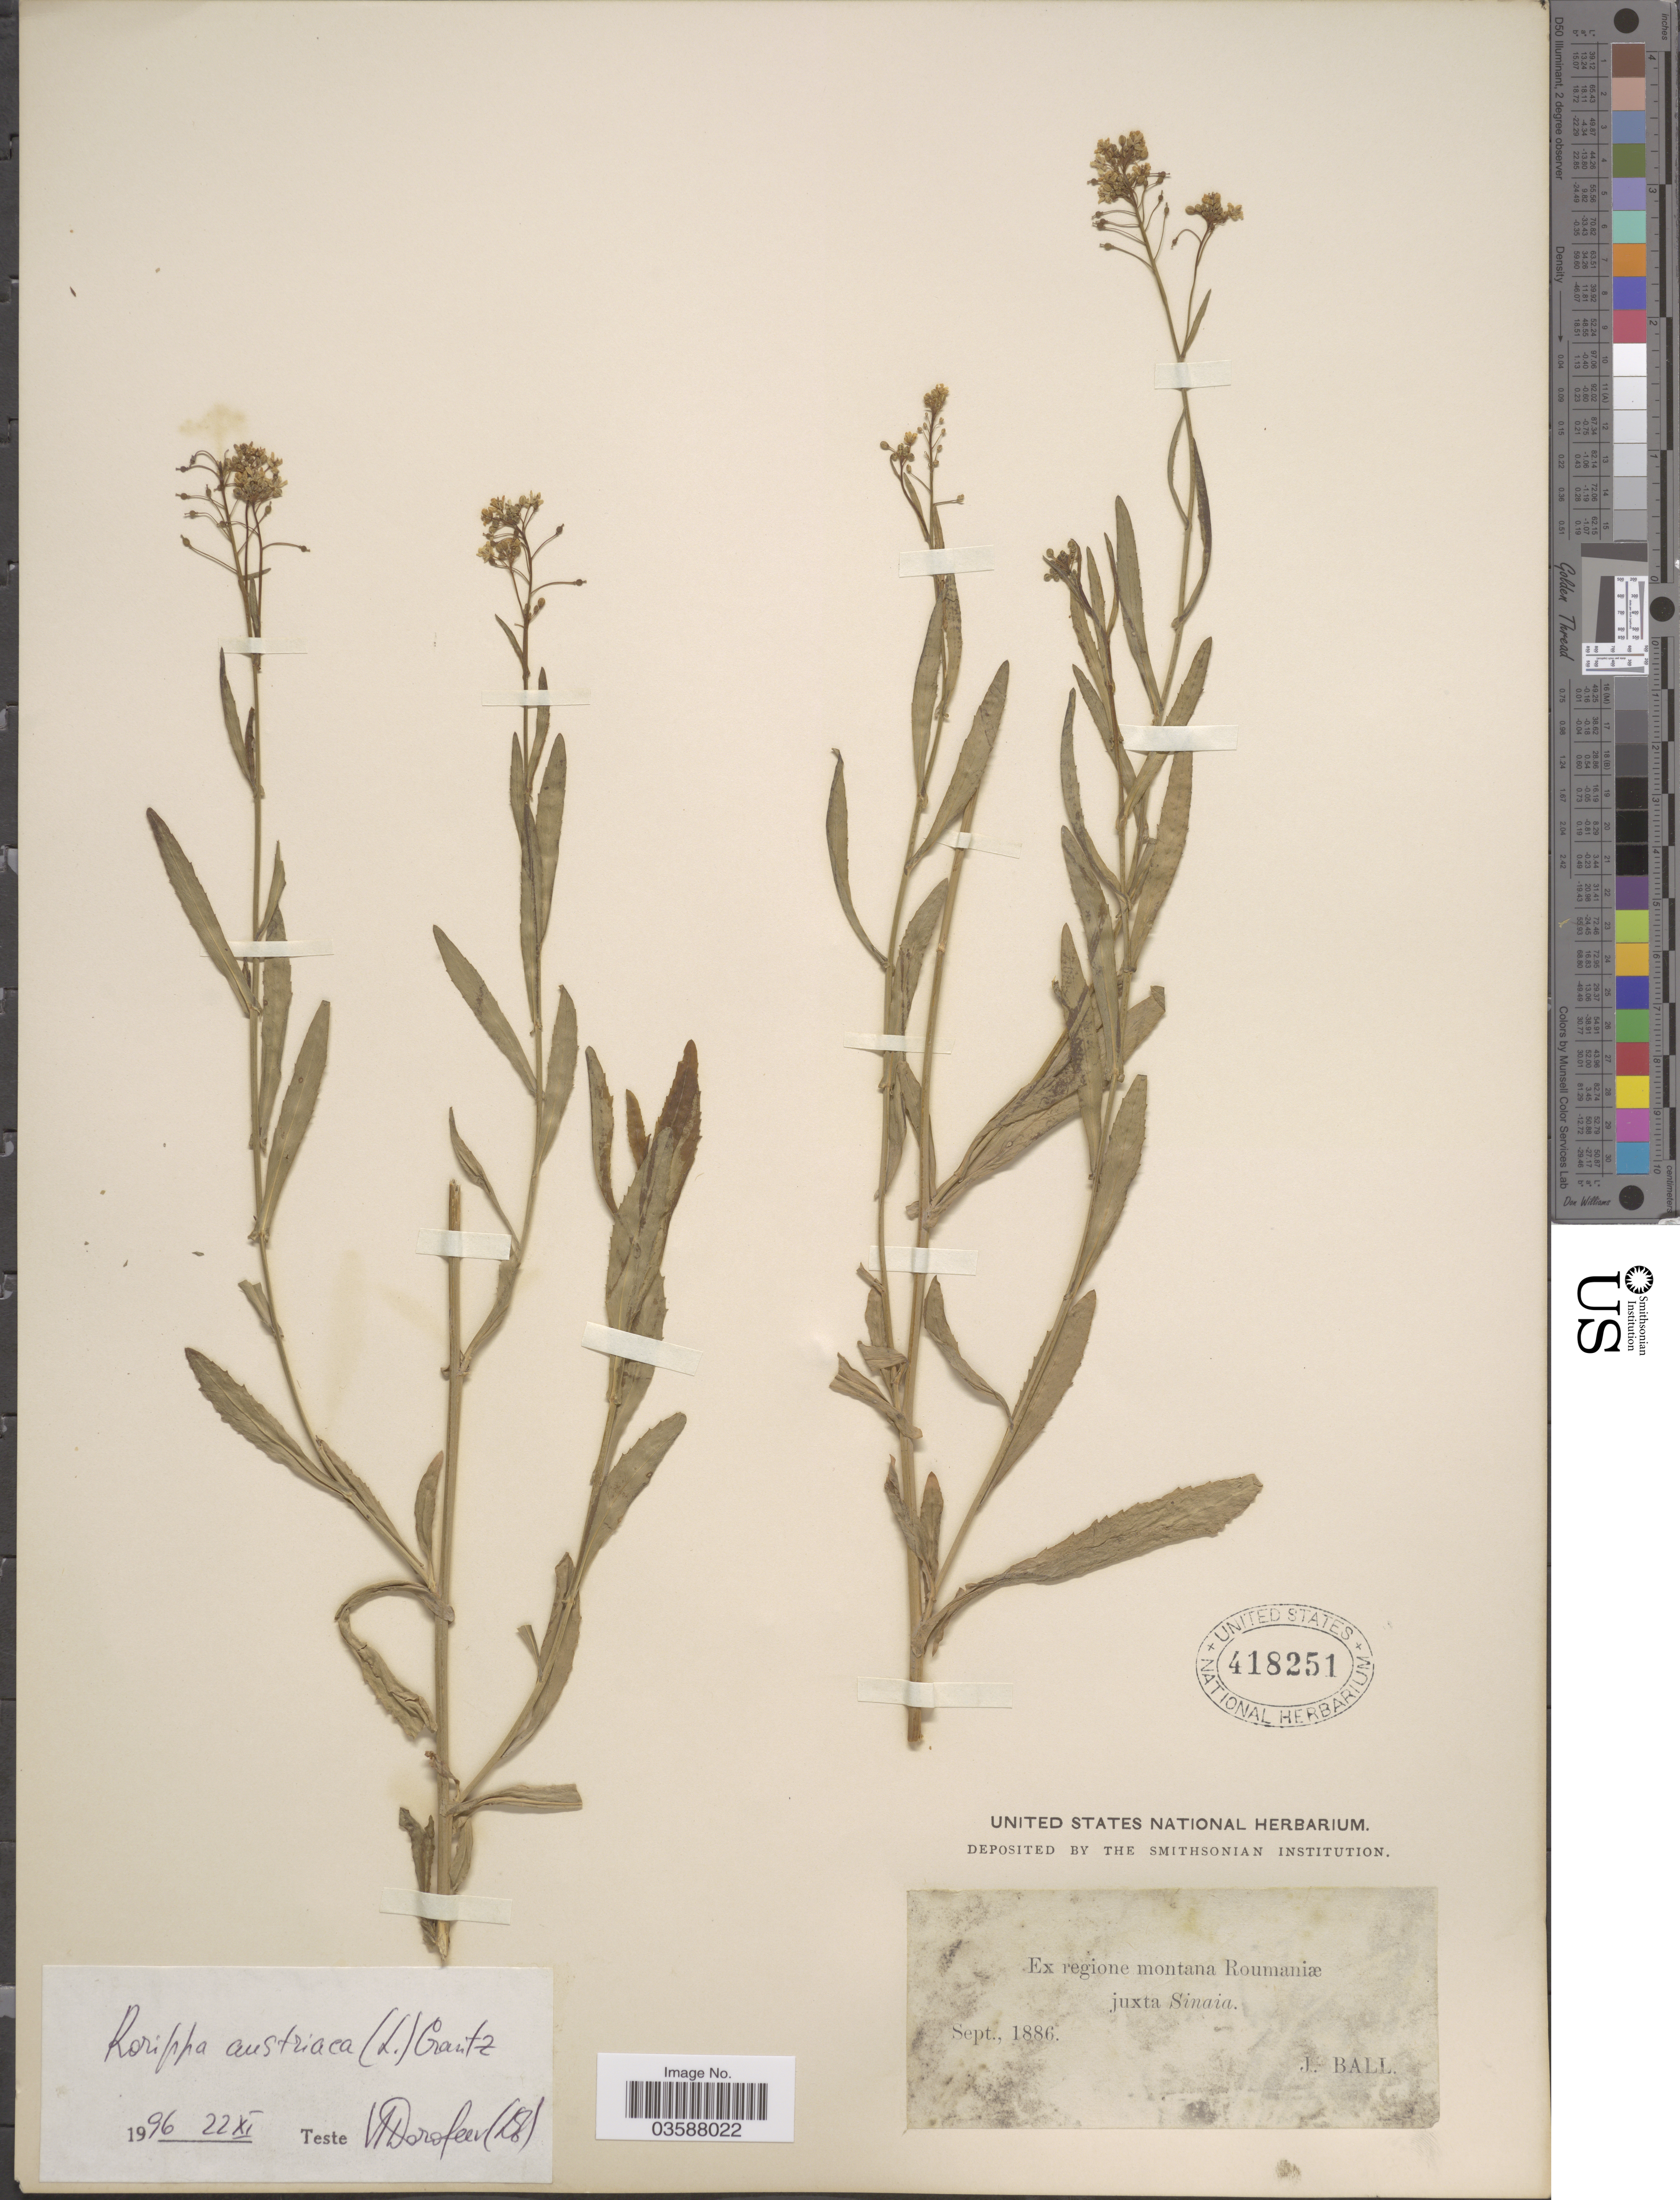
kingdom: Plantae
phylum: Tracheophyta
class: Magnoliopsida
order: Brassicales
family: Brassicaceae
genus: Rorippa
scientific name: Rorippa austriaca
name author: (Crantz) Besser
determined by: Dorofeyev, V. I.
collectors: J. Ball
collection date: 1886-09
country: Romania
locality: Ex regione montana Roumaniæ juxta Sinaia.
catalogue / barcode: US 418251